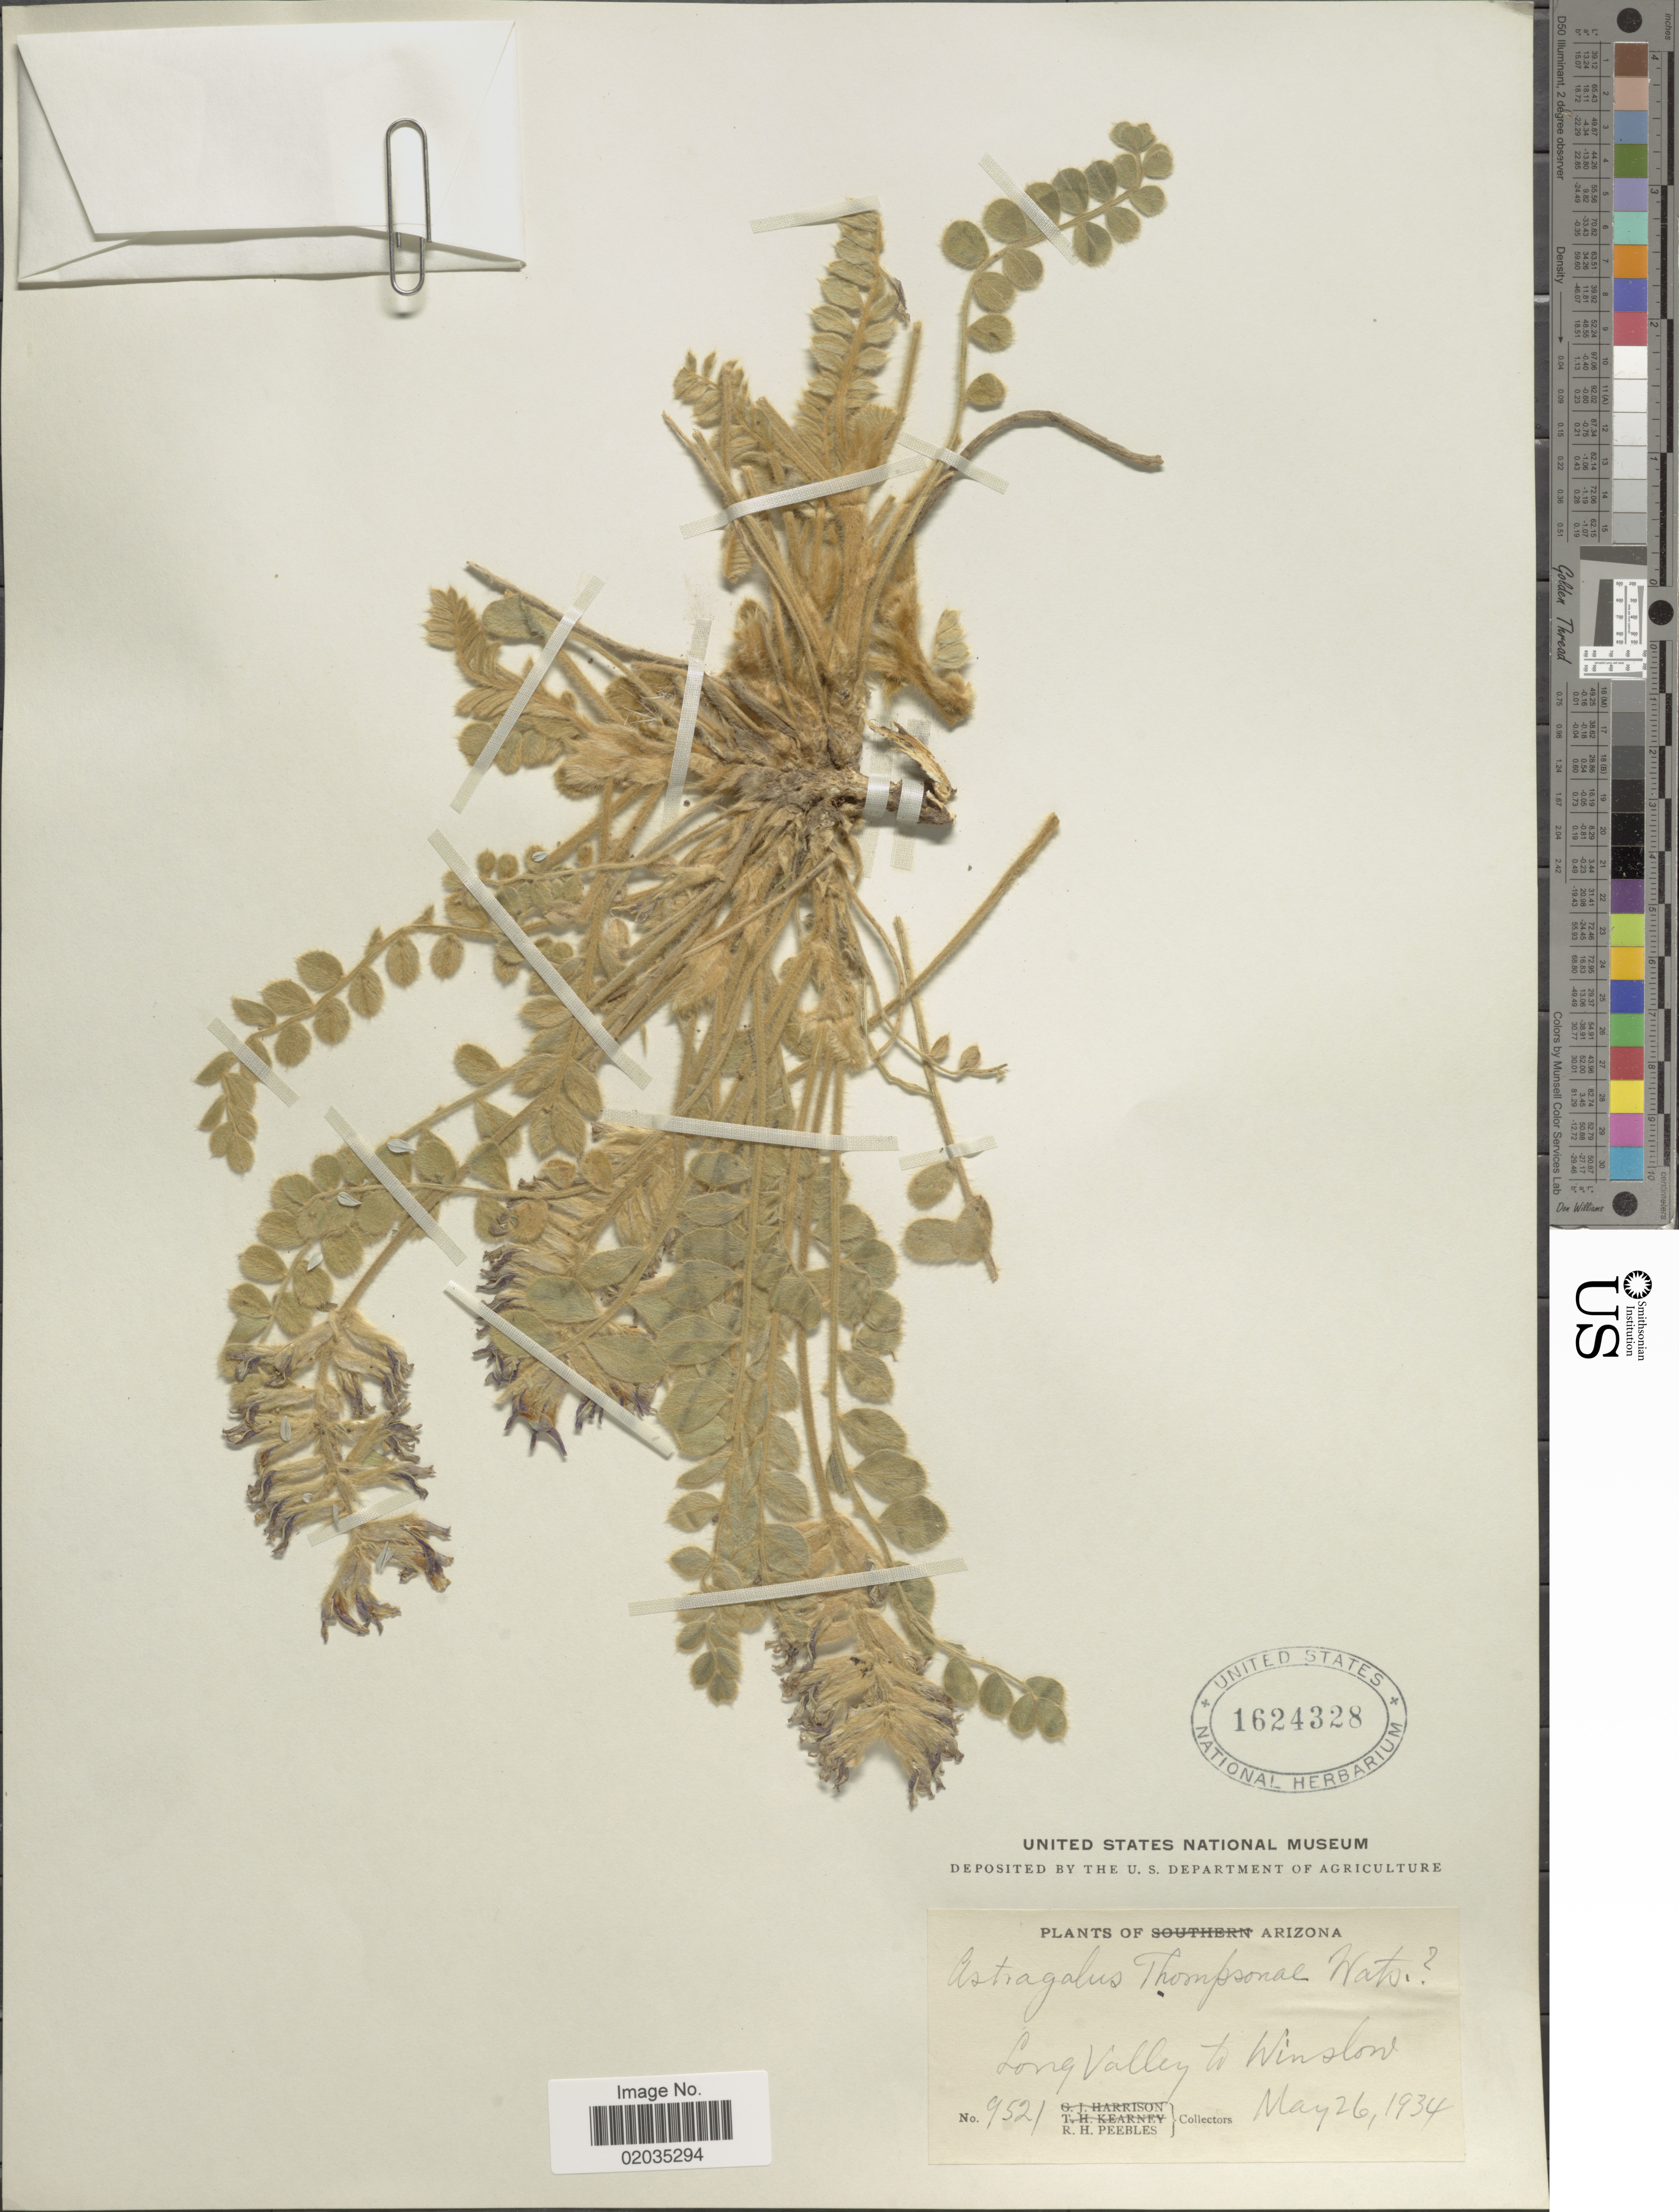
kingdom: Plantae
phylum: Tracheophyta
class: Magnoliopsida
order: Fabales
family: Fabaceae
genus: Astragalus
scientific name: Astragalus thompsonae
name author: S. Watson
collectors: R. H. Peebles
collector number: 9521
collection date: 1934-05-26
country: United States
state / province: Arizona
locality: Long Valley to Winslow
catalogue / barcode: US 1624328